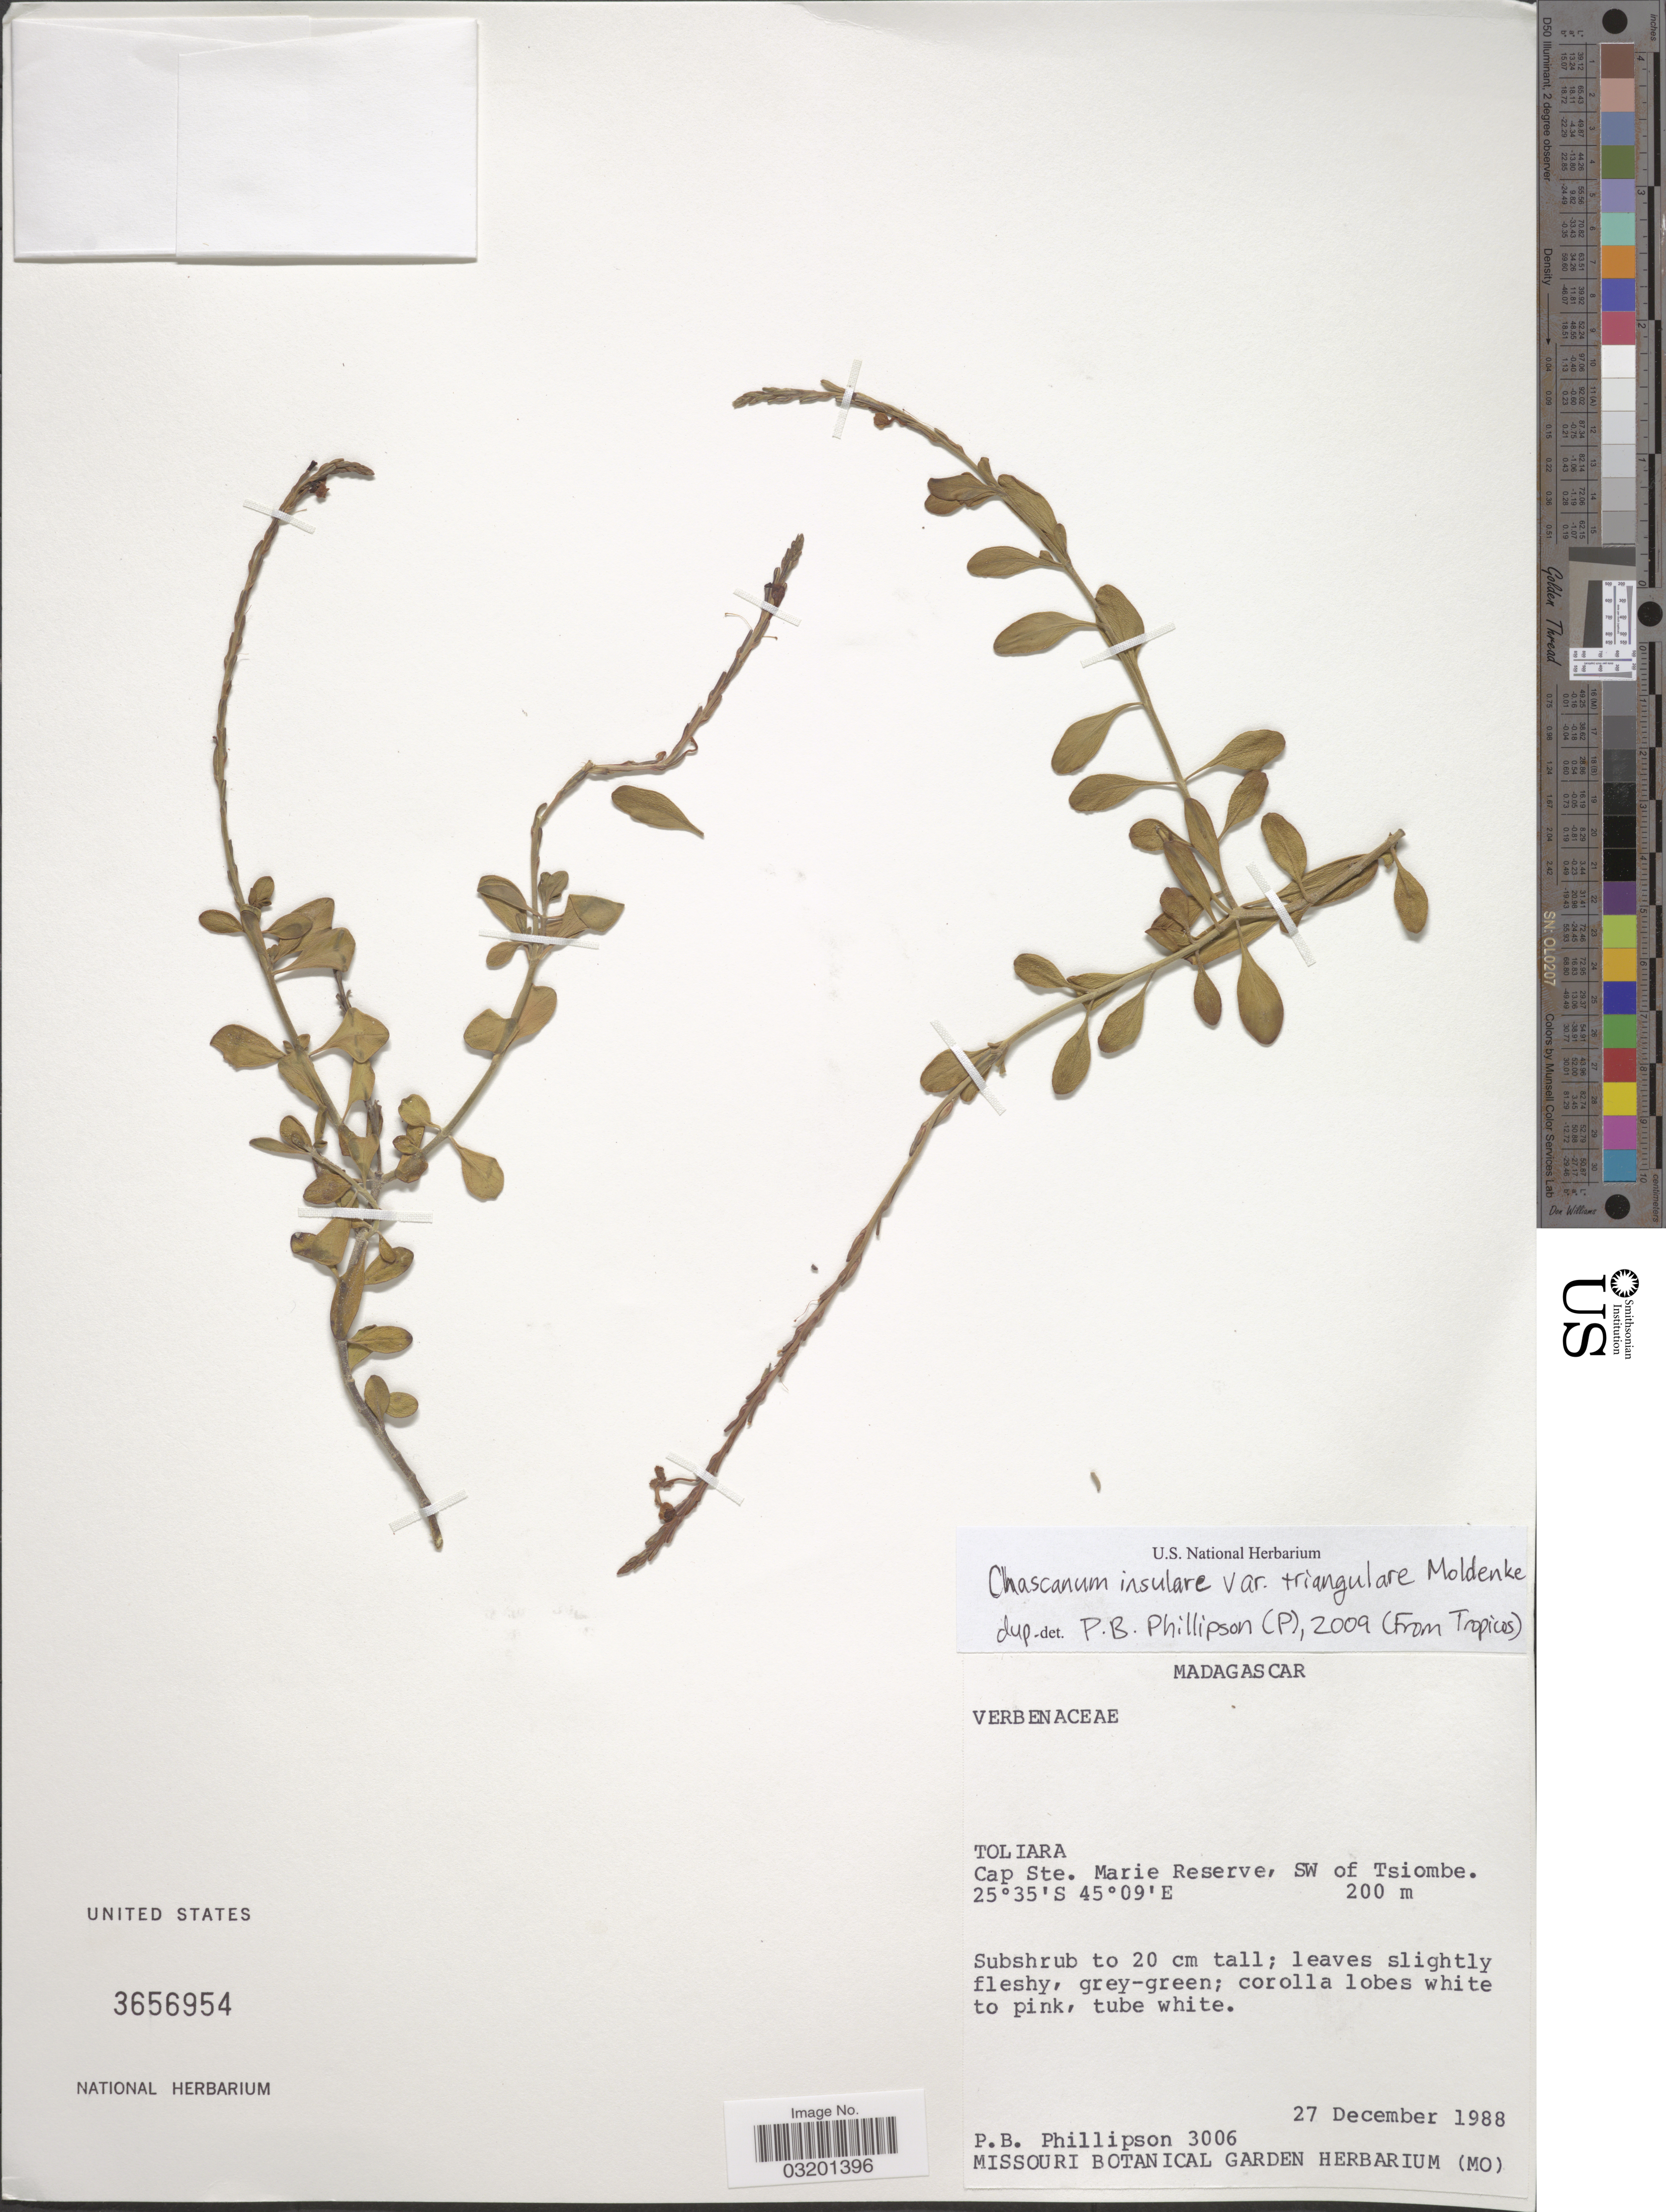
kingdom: Plantae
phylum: Tracheophyta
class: Magnoliopsida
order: Lamiales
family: Verbenaceae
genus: Chascanum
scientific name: Chascanum insulare var. triangulare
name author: Moldenke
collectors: P. B. Phillipson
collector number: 3006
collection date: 1988-12-27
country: Madagascar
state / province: Androy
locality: Cap Ste. Marie Reserve, SW of Tsiombe.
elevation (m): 200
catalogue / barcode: US 3656954